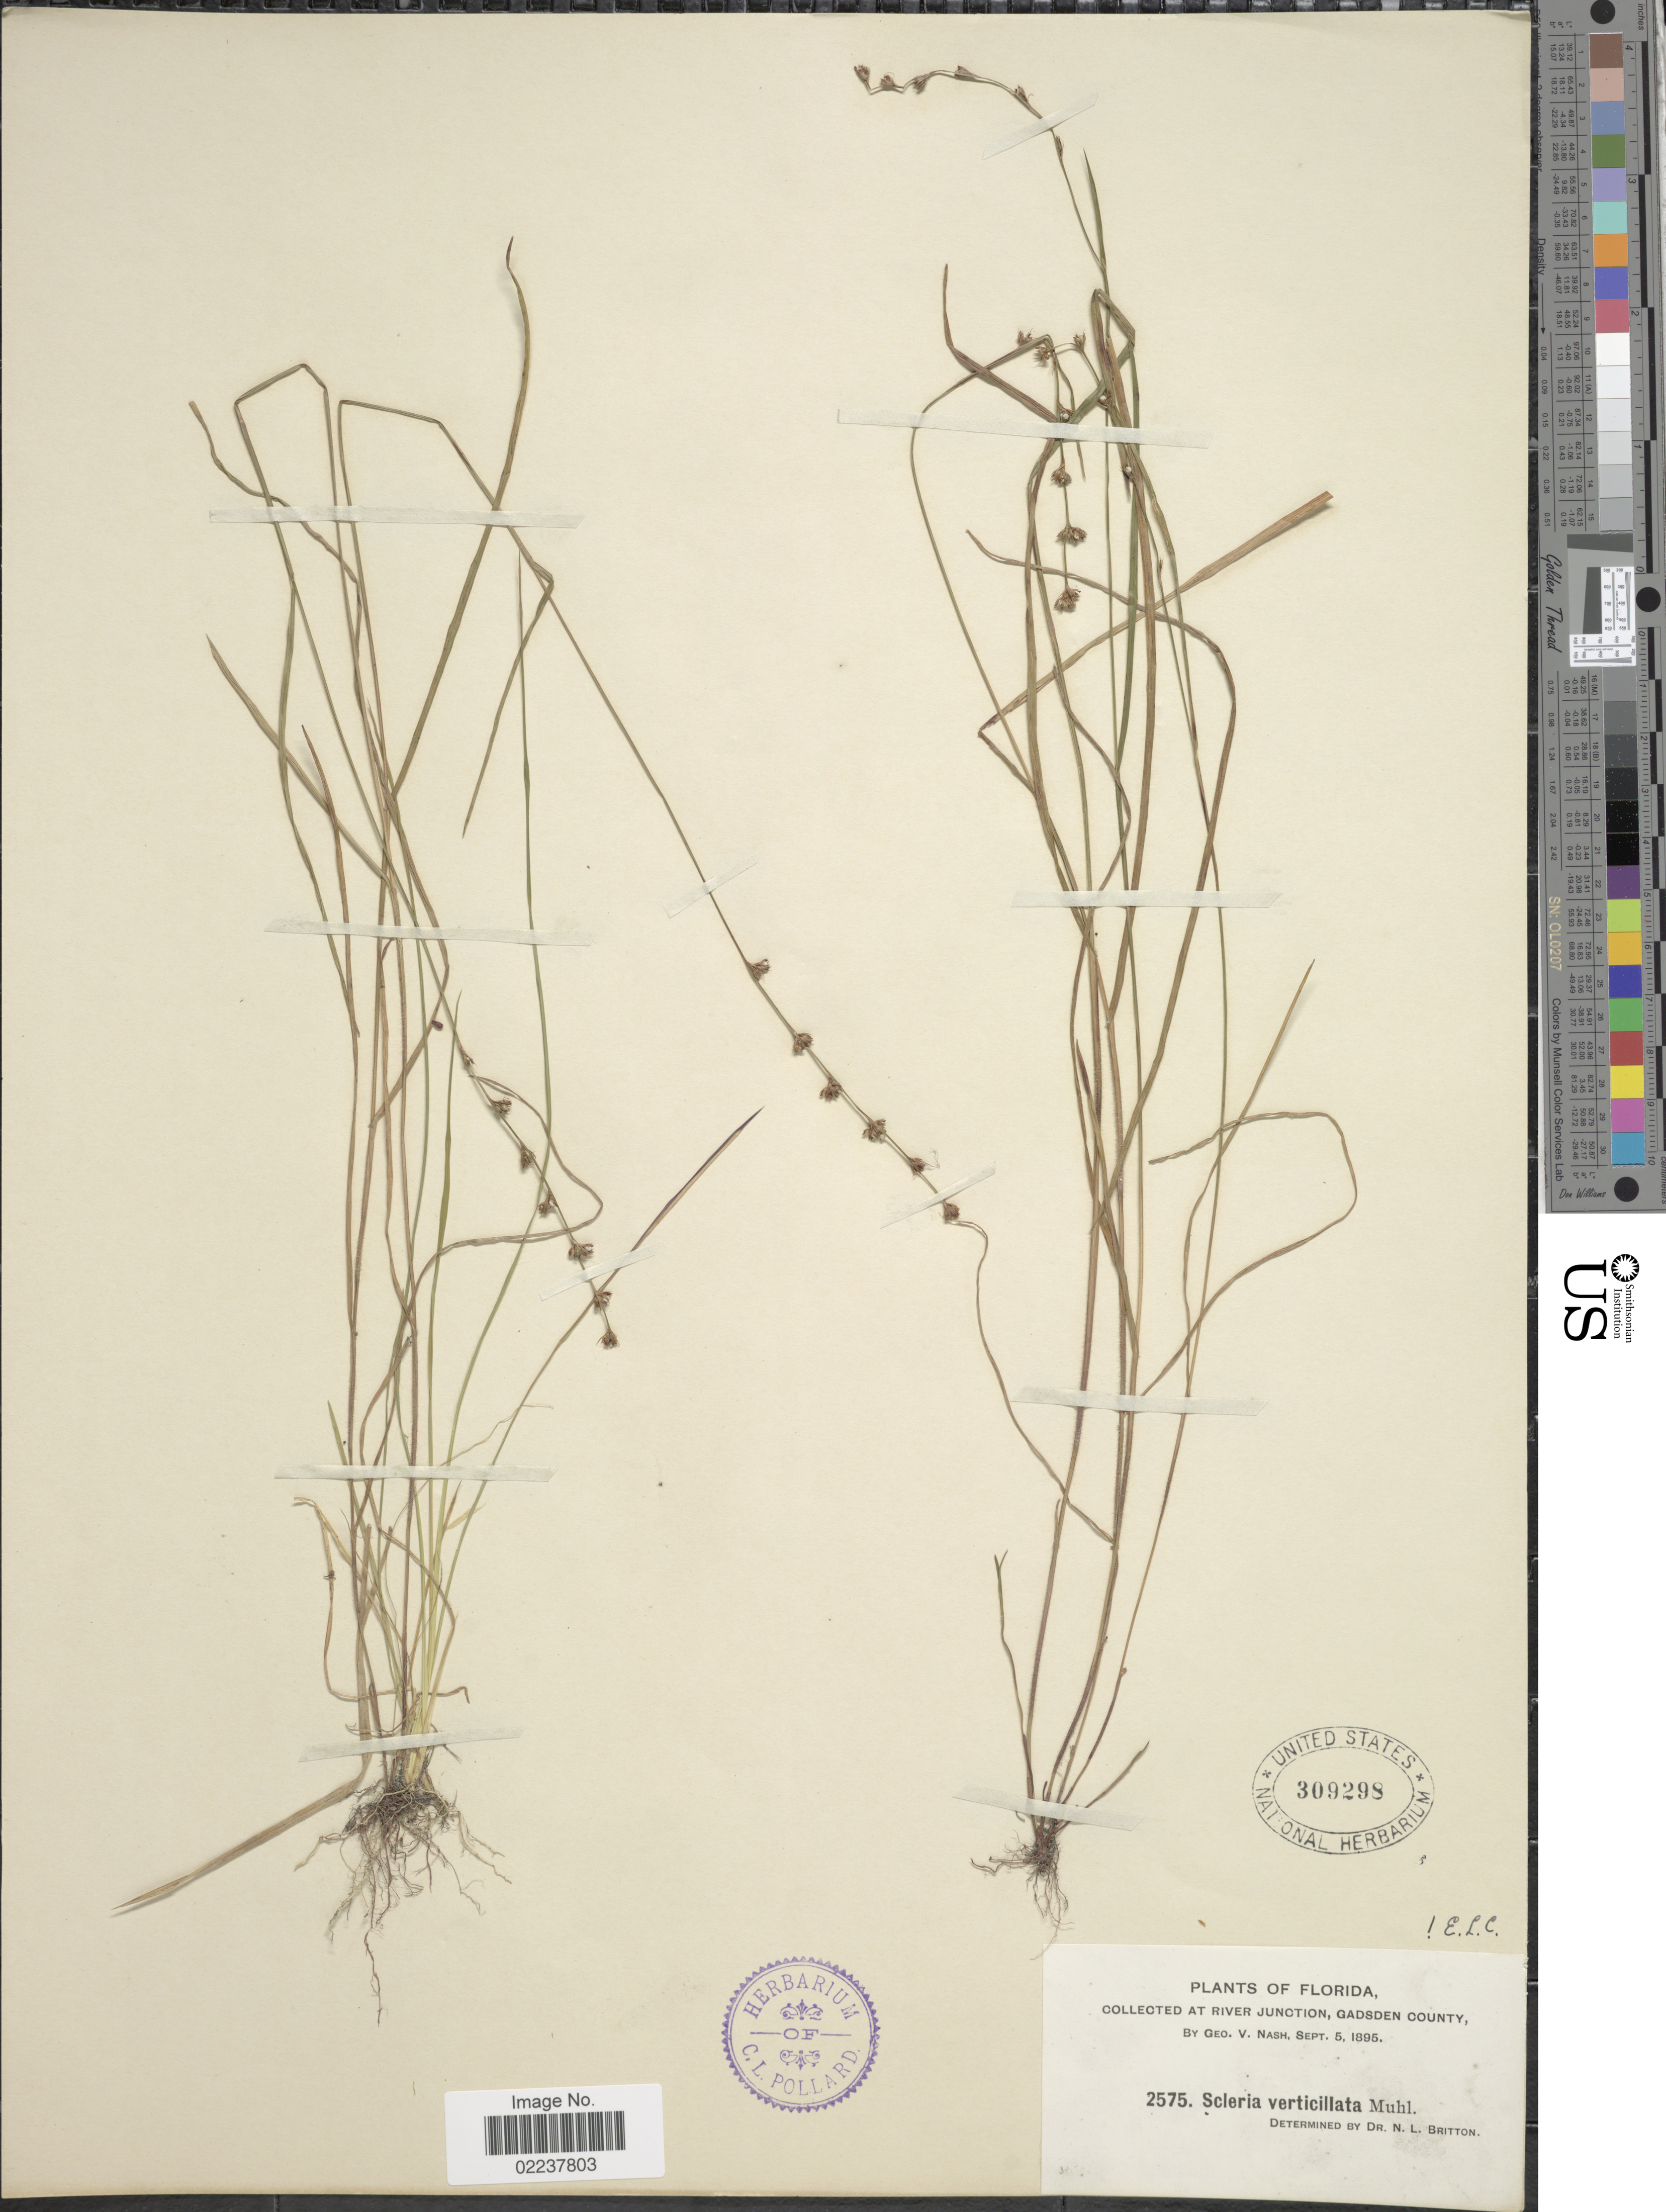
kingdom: Plantae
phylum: Tracheophyta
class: Liliopsida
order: Poales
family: Cyperaceae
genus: Scleria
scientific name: Scleria verticillata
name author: Muhl. ex Willd.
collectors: G. V. Nash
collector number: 2575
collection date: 1895-09-05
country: United States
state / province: Florida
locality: At River junction, Gadsen County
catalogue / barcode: US 309298